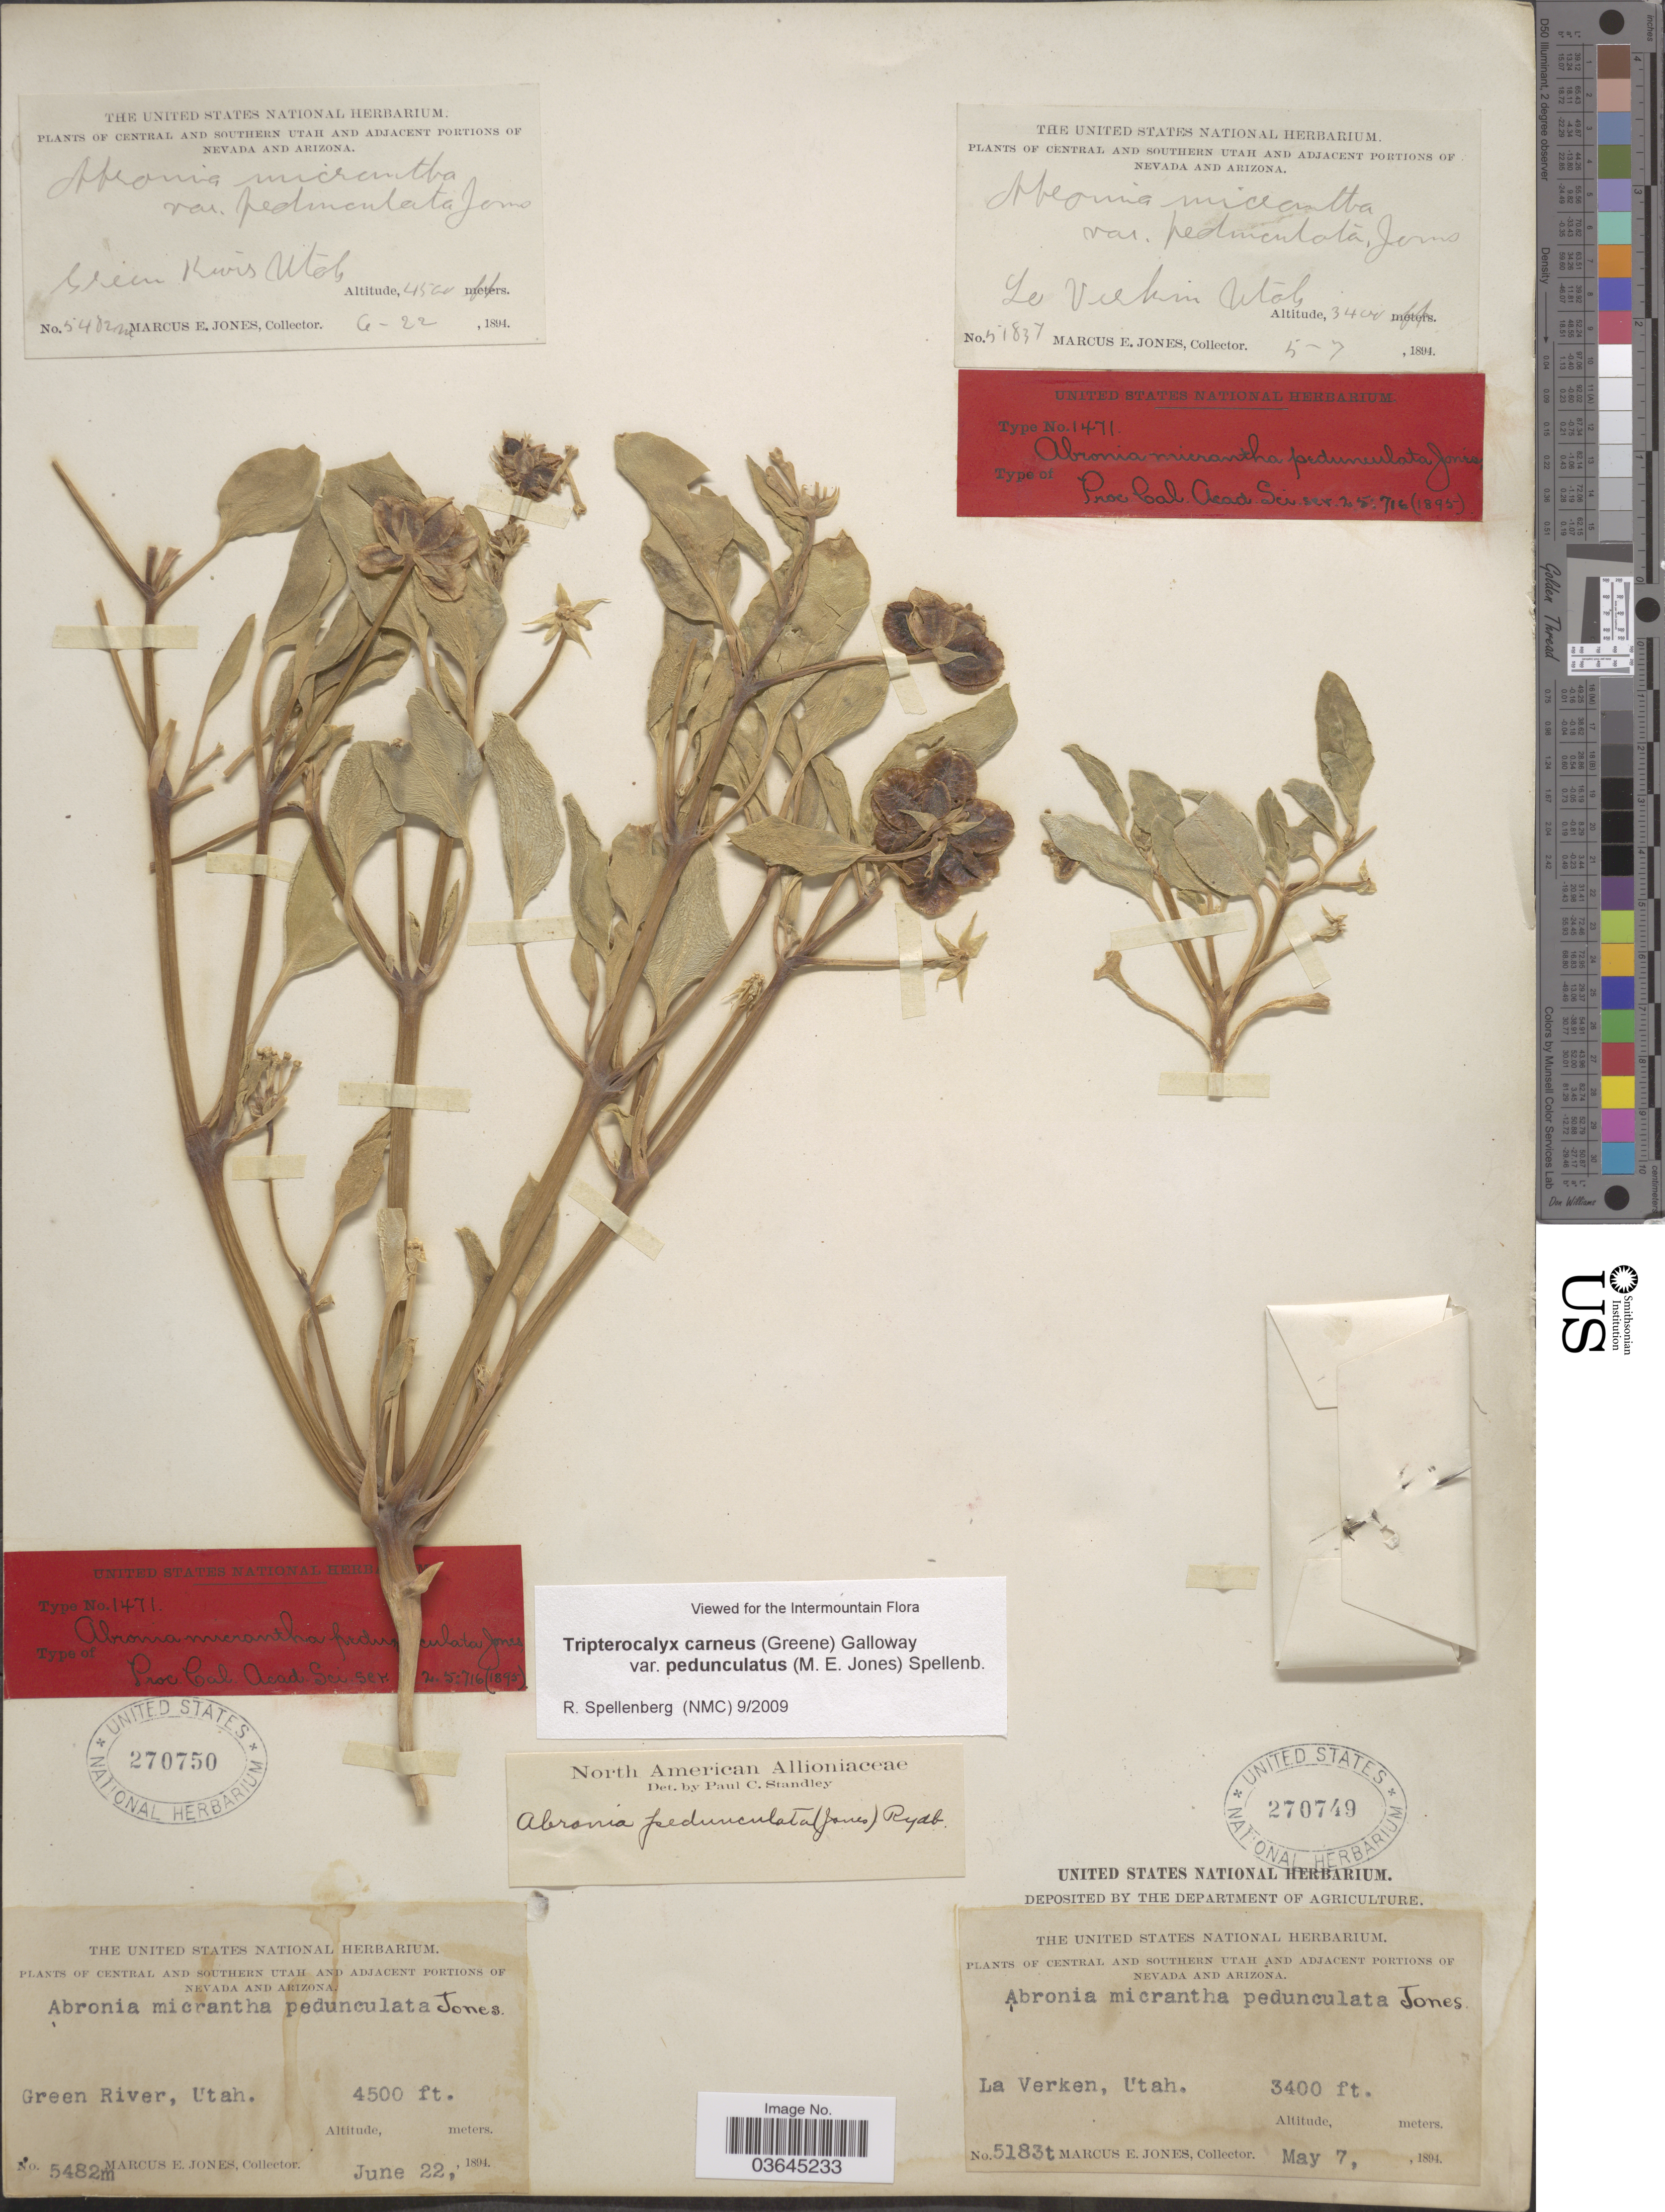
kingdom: Plantae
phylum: Tracheophyta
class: Magnoliopsida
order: Caryophyllales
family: Nyctaginaceae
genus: Tripterocalyx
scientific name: Tripterocalyx carneus var. pedunculatus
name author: (M.E. Jones) Spellenb.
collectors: M. E. Jones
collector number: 5183t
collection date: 1894-05-07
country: United States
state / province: Utah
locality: Central and southern Utah. La Verken.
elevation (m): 1036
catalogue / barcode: US 270749